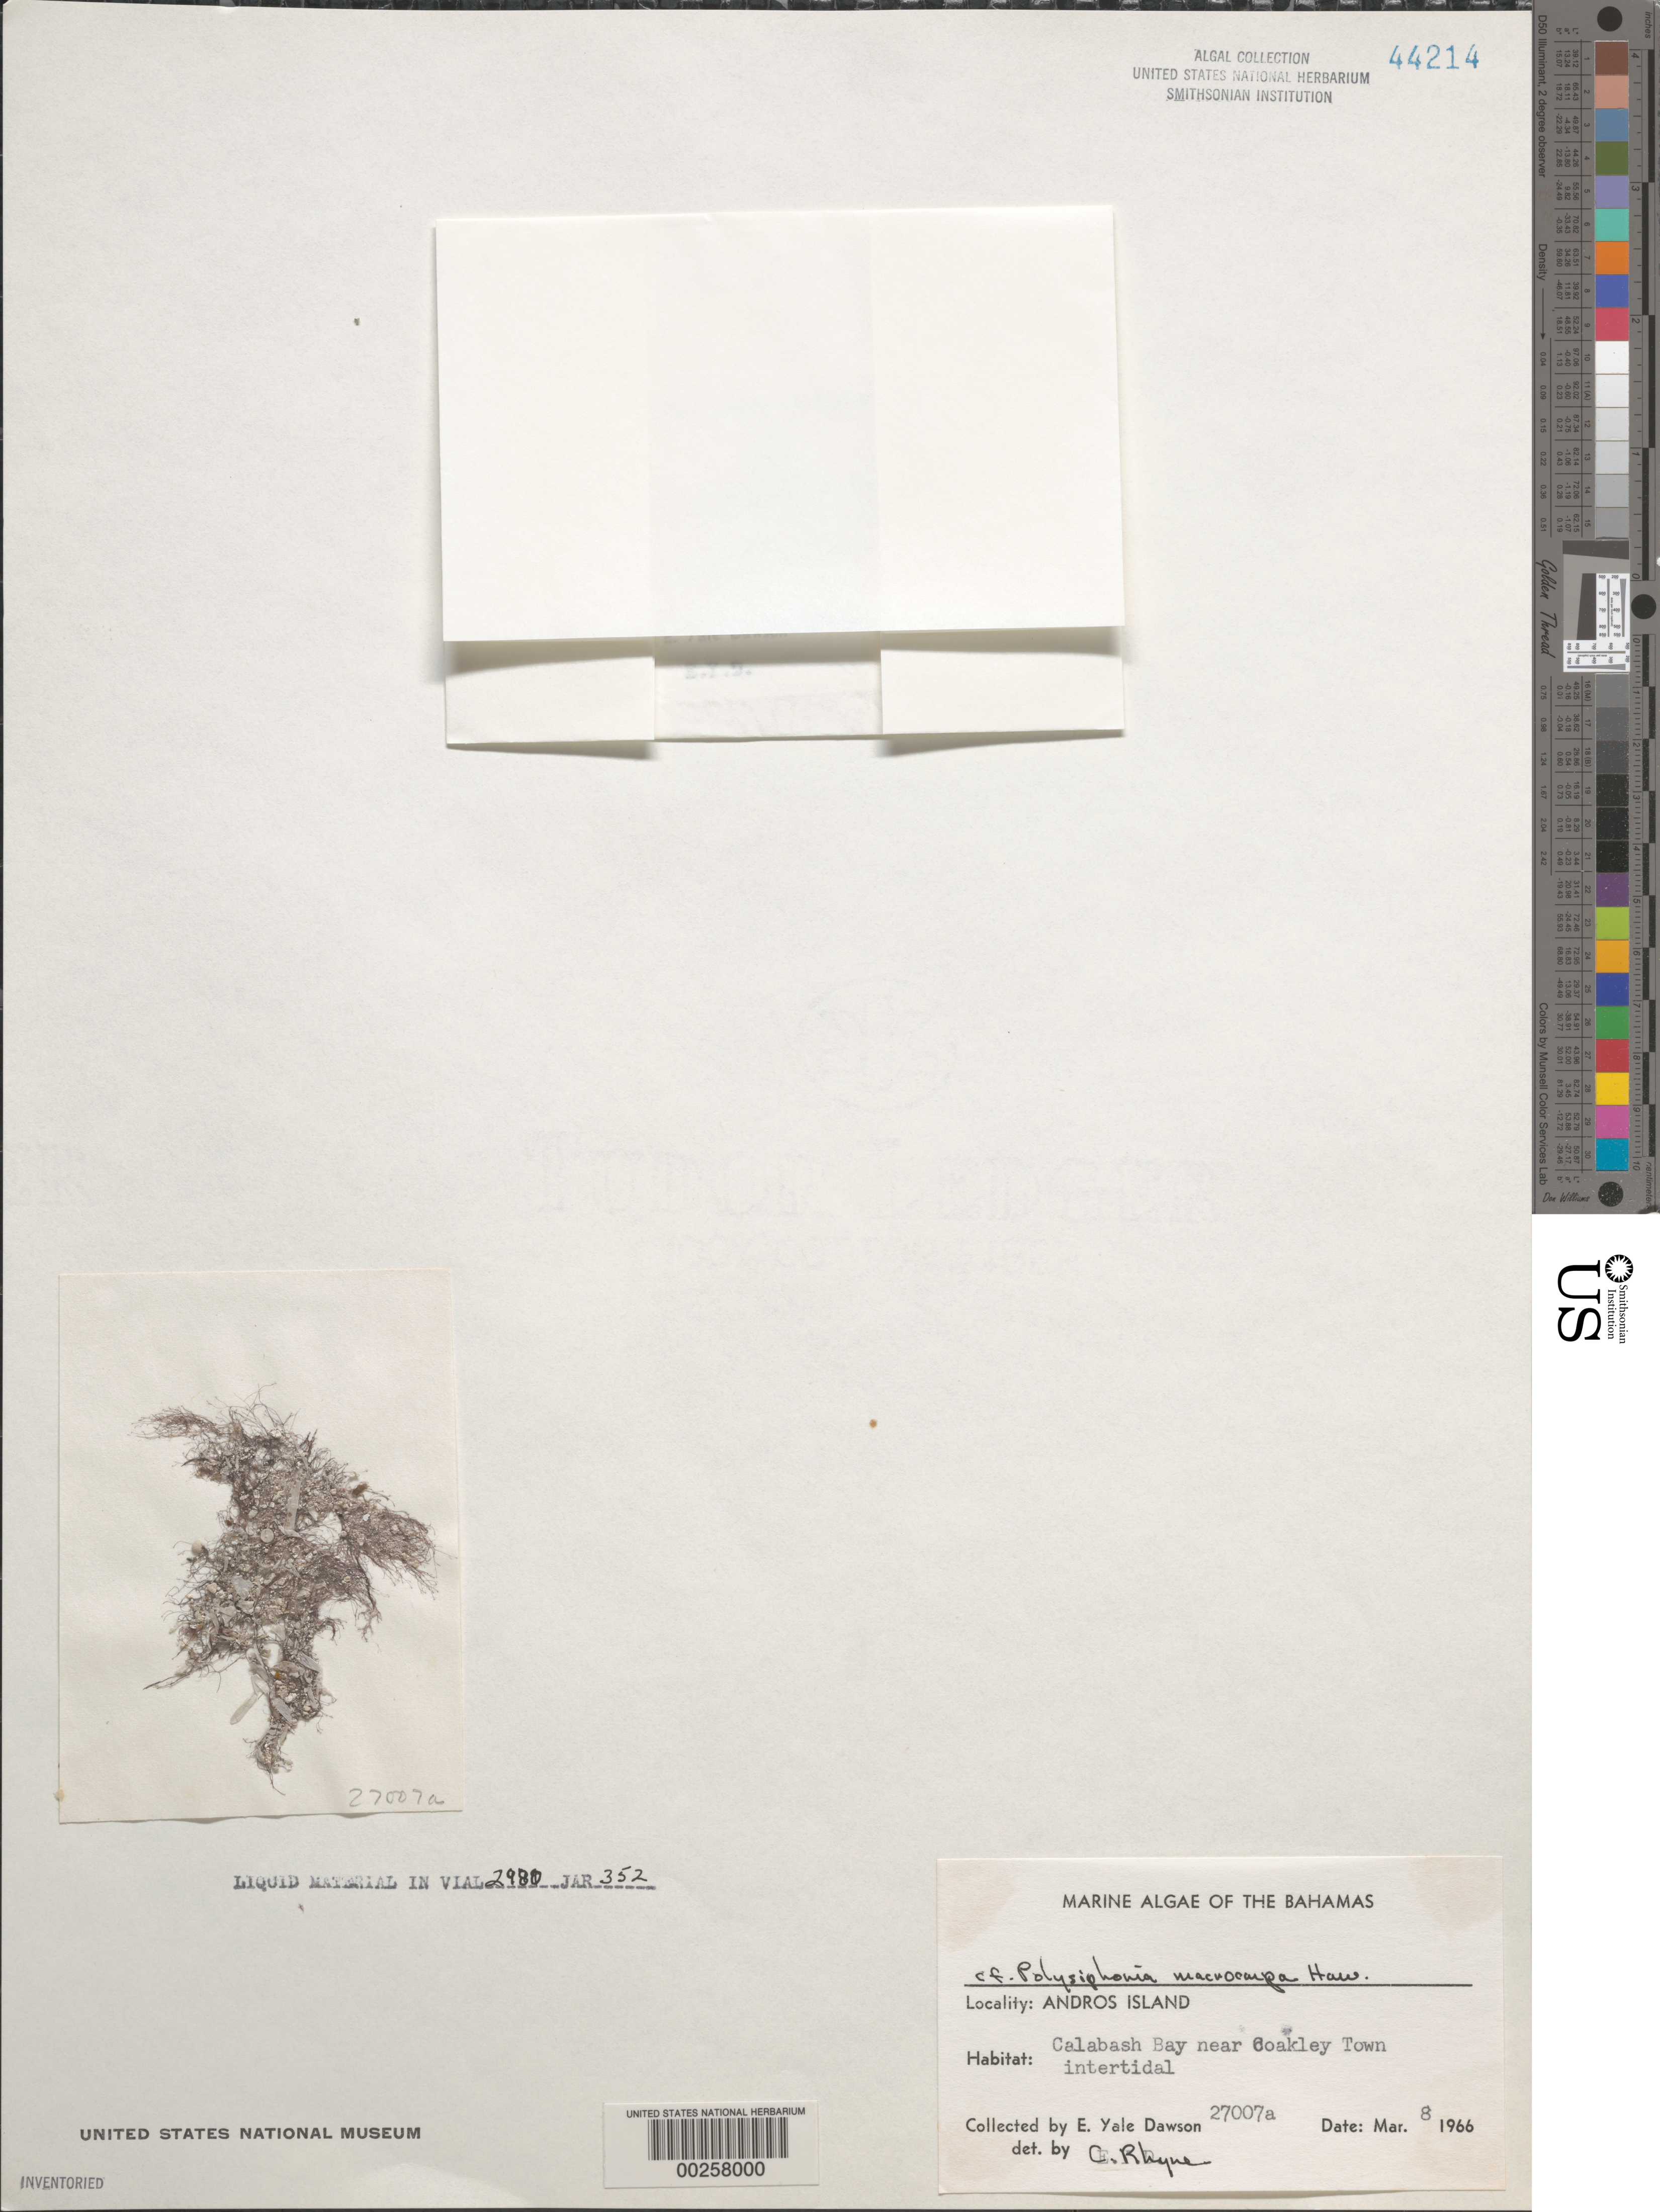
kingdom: Plantae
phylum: Rhodophyta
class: Florideophyceae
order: Ceramiales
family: Rhodomelaceae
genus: Polysiphonia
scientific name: Polysiphonia macrocarpa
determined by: Rhyne, C. F.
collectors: E. Y. Dawson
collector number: EYD 27007a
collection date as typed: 08 Mar 1966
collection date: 1966-03-08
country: Bahamas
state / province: Andros Island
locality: Calabash bay, near coakley town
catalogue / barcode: US 44214